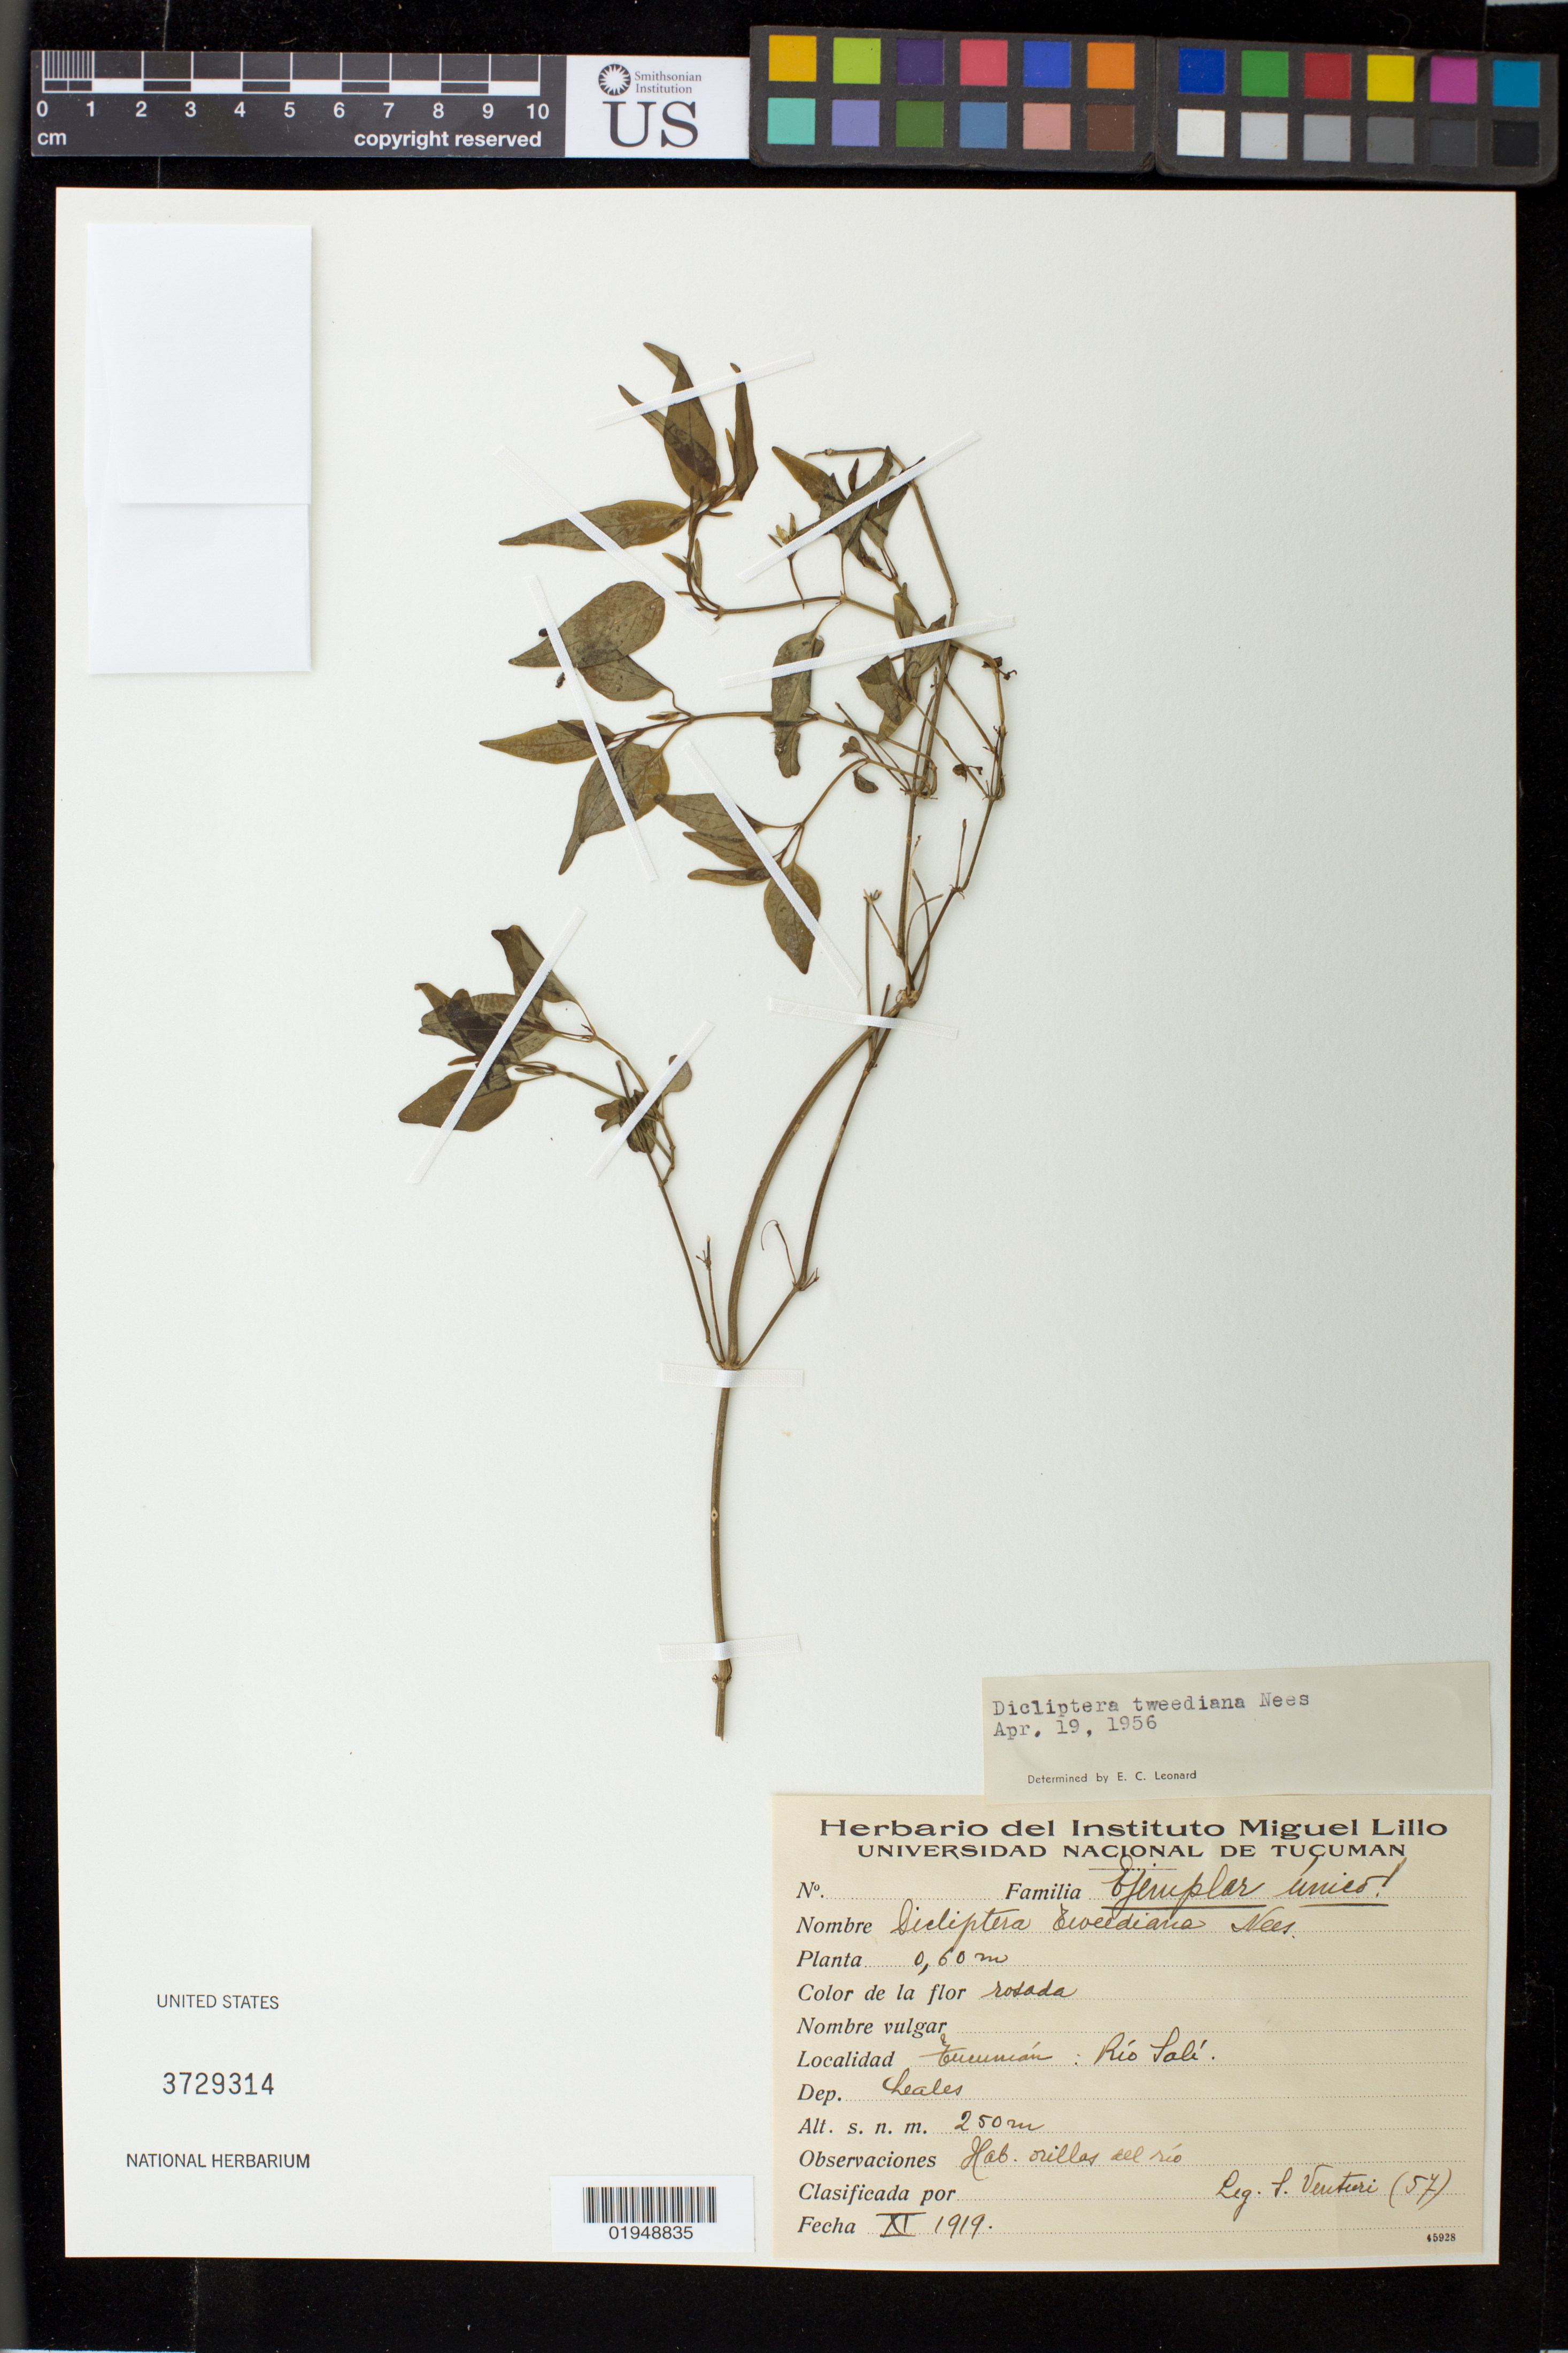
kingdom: Plantae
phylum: Tracheophyta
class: Magnoliopsida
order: Lamiales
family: Acanthaceae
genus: Dicliptera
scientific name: Dicliptera squarrosa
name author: Nees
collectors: S. Venturi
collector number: (57)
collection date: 1919-11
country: Argentina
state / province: Tucuman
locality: Río Salé. Dep. Leales.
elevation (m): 250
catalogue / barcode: US 3729314